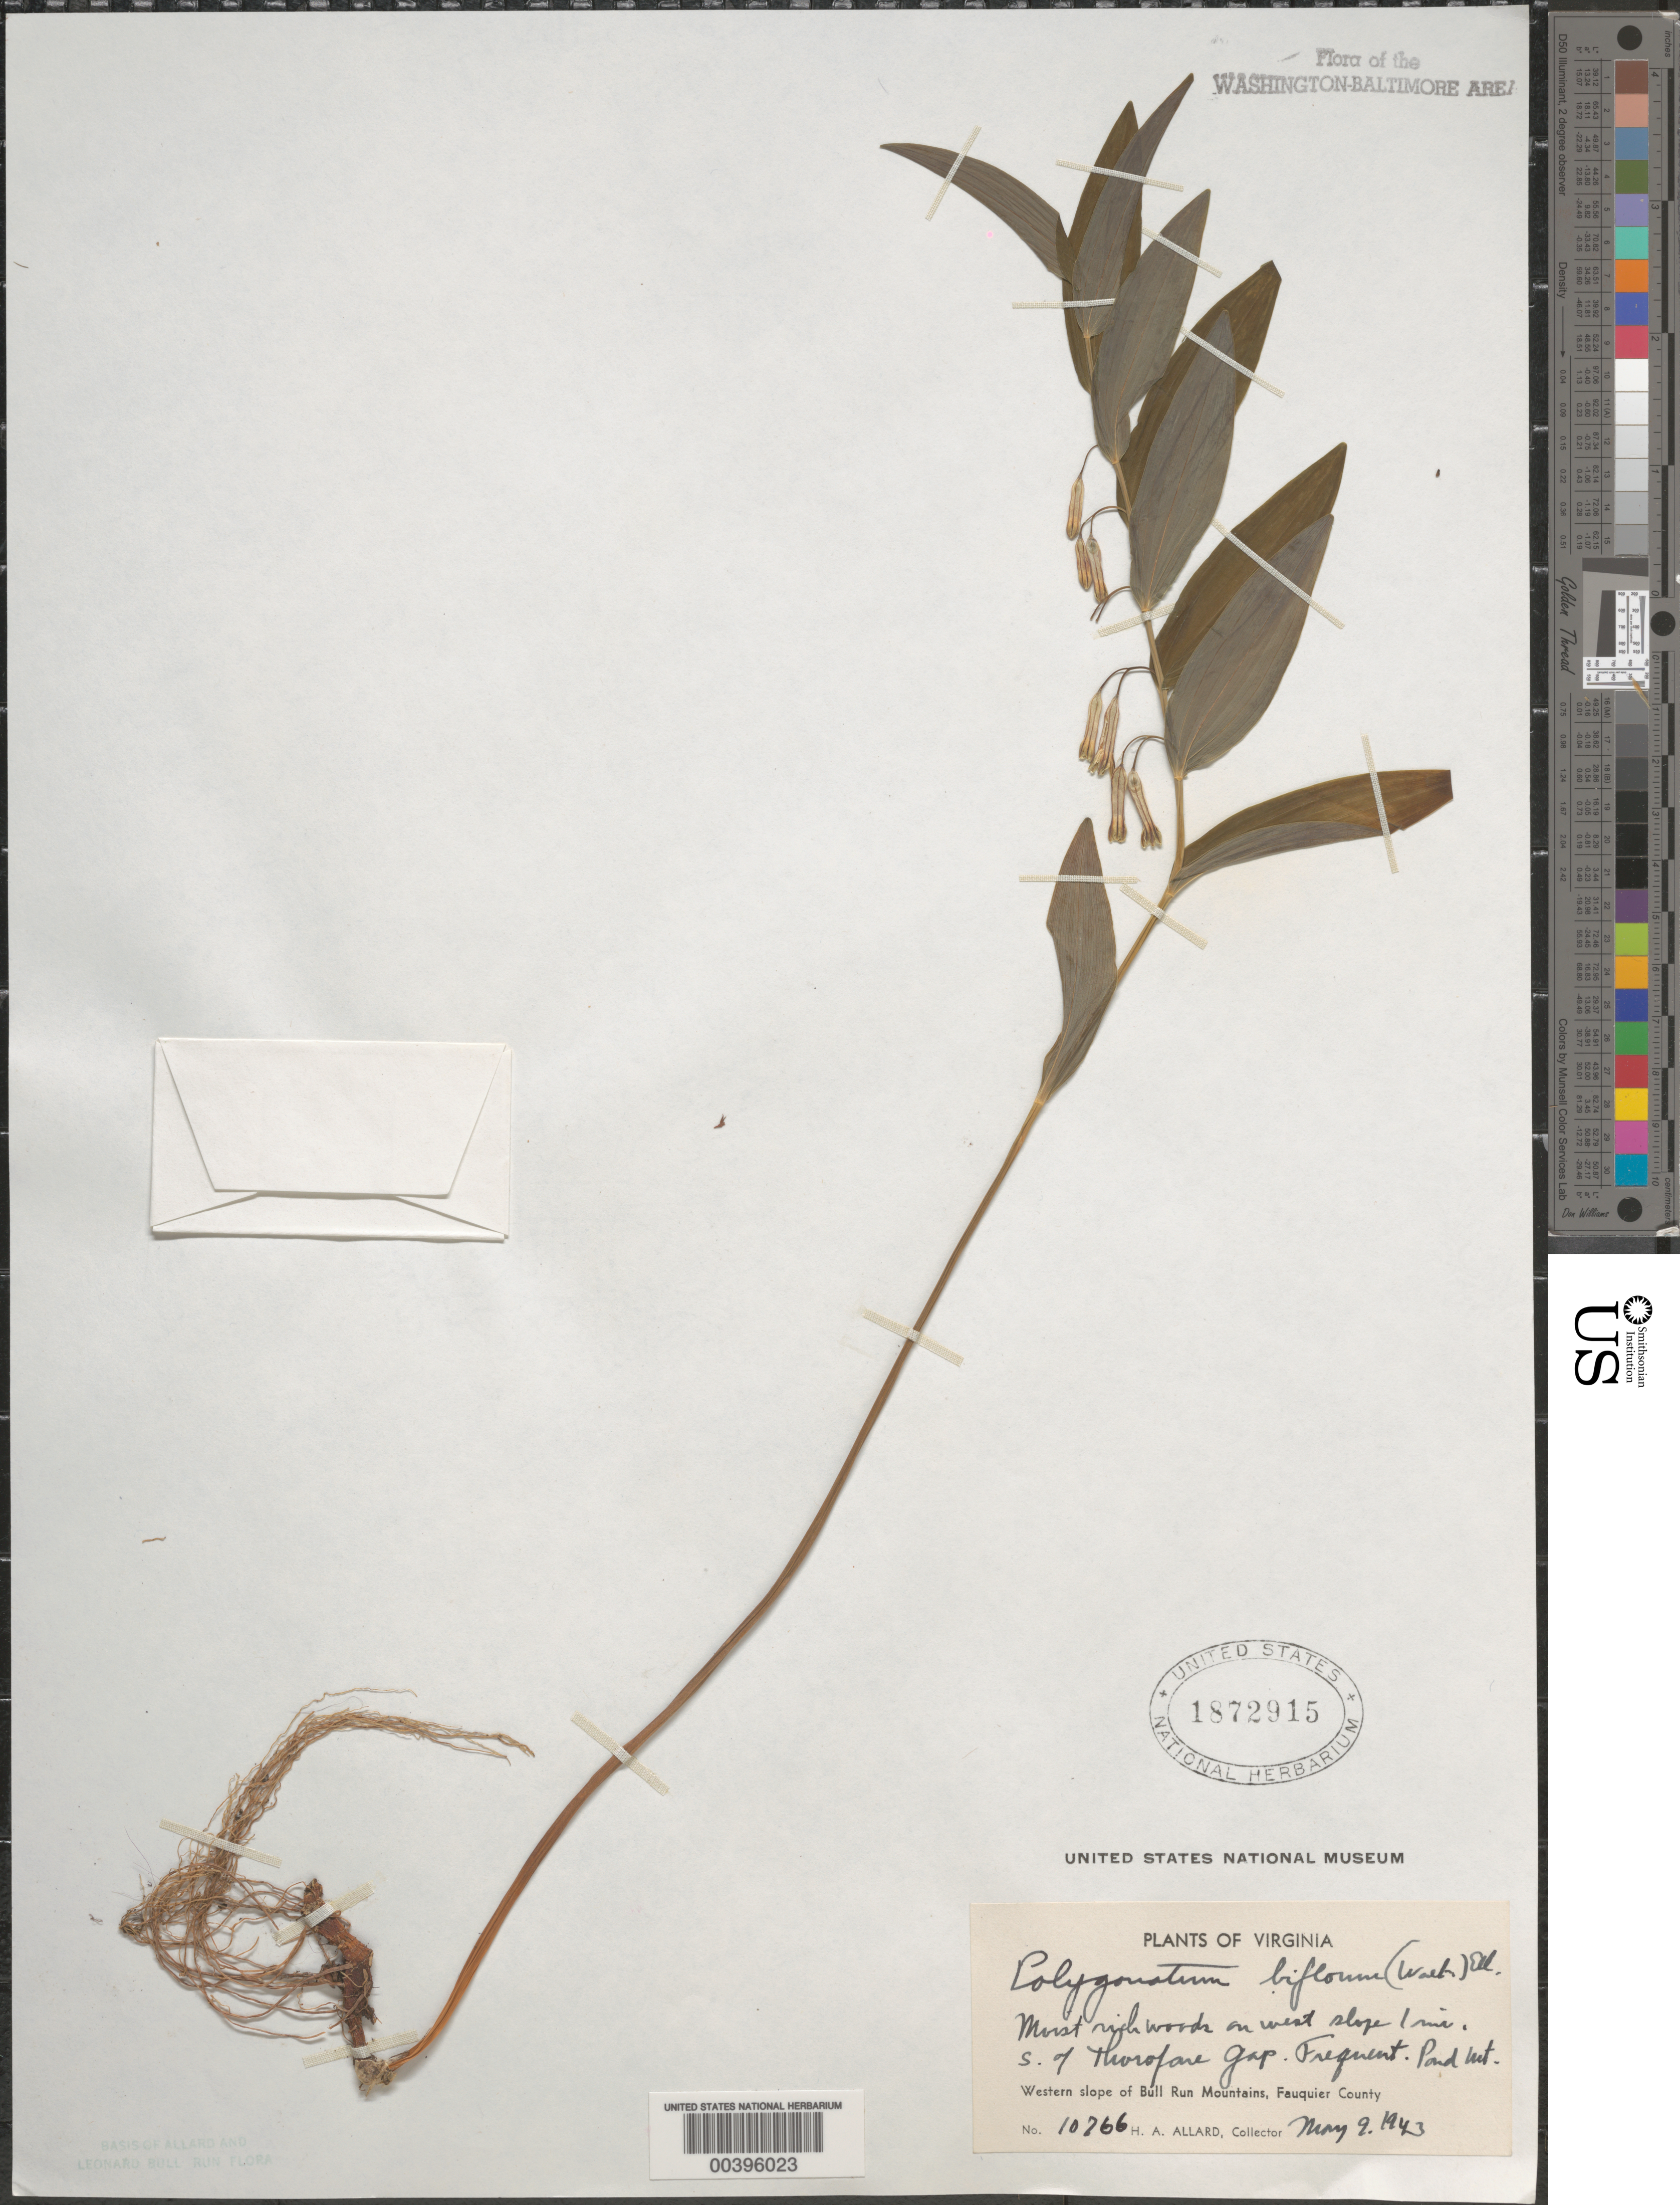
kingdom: Plantae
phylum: Tracheophyta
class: Liliopsida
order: Asparagales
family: Asparagaceae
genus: Polygonatum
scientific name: Polygonatum biflorum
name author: (Walter) Elliott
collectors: H. A. Allard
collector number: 10766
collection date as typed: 09 May 1943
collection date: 1943-05-09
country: United States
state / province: Virginia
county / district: Fauquier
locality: South of Thorofare Gap, Pond Mountain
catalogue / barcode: US 1872915